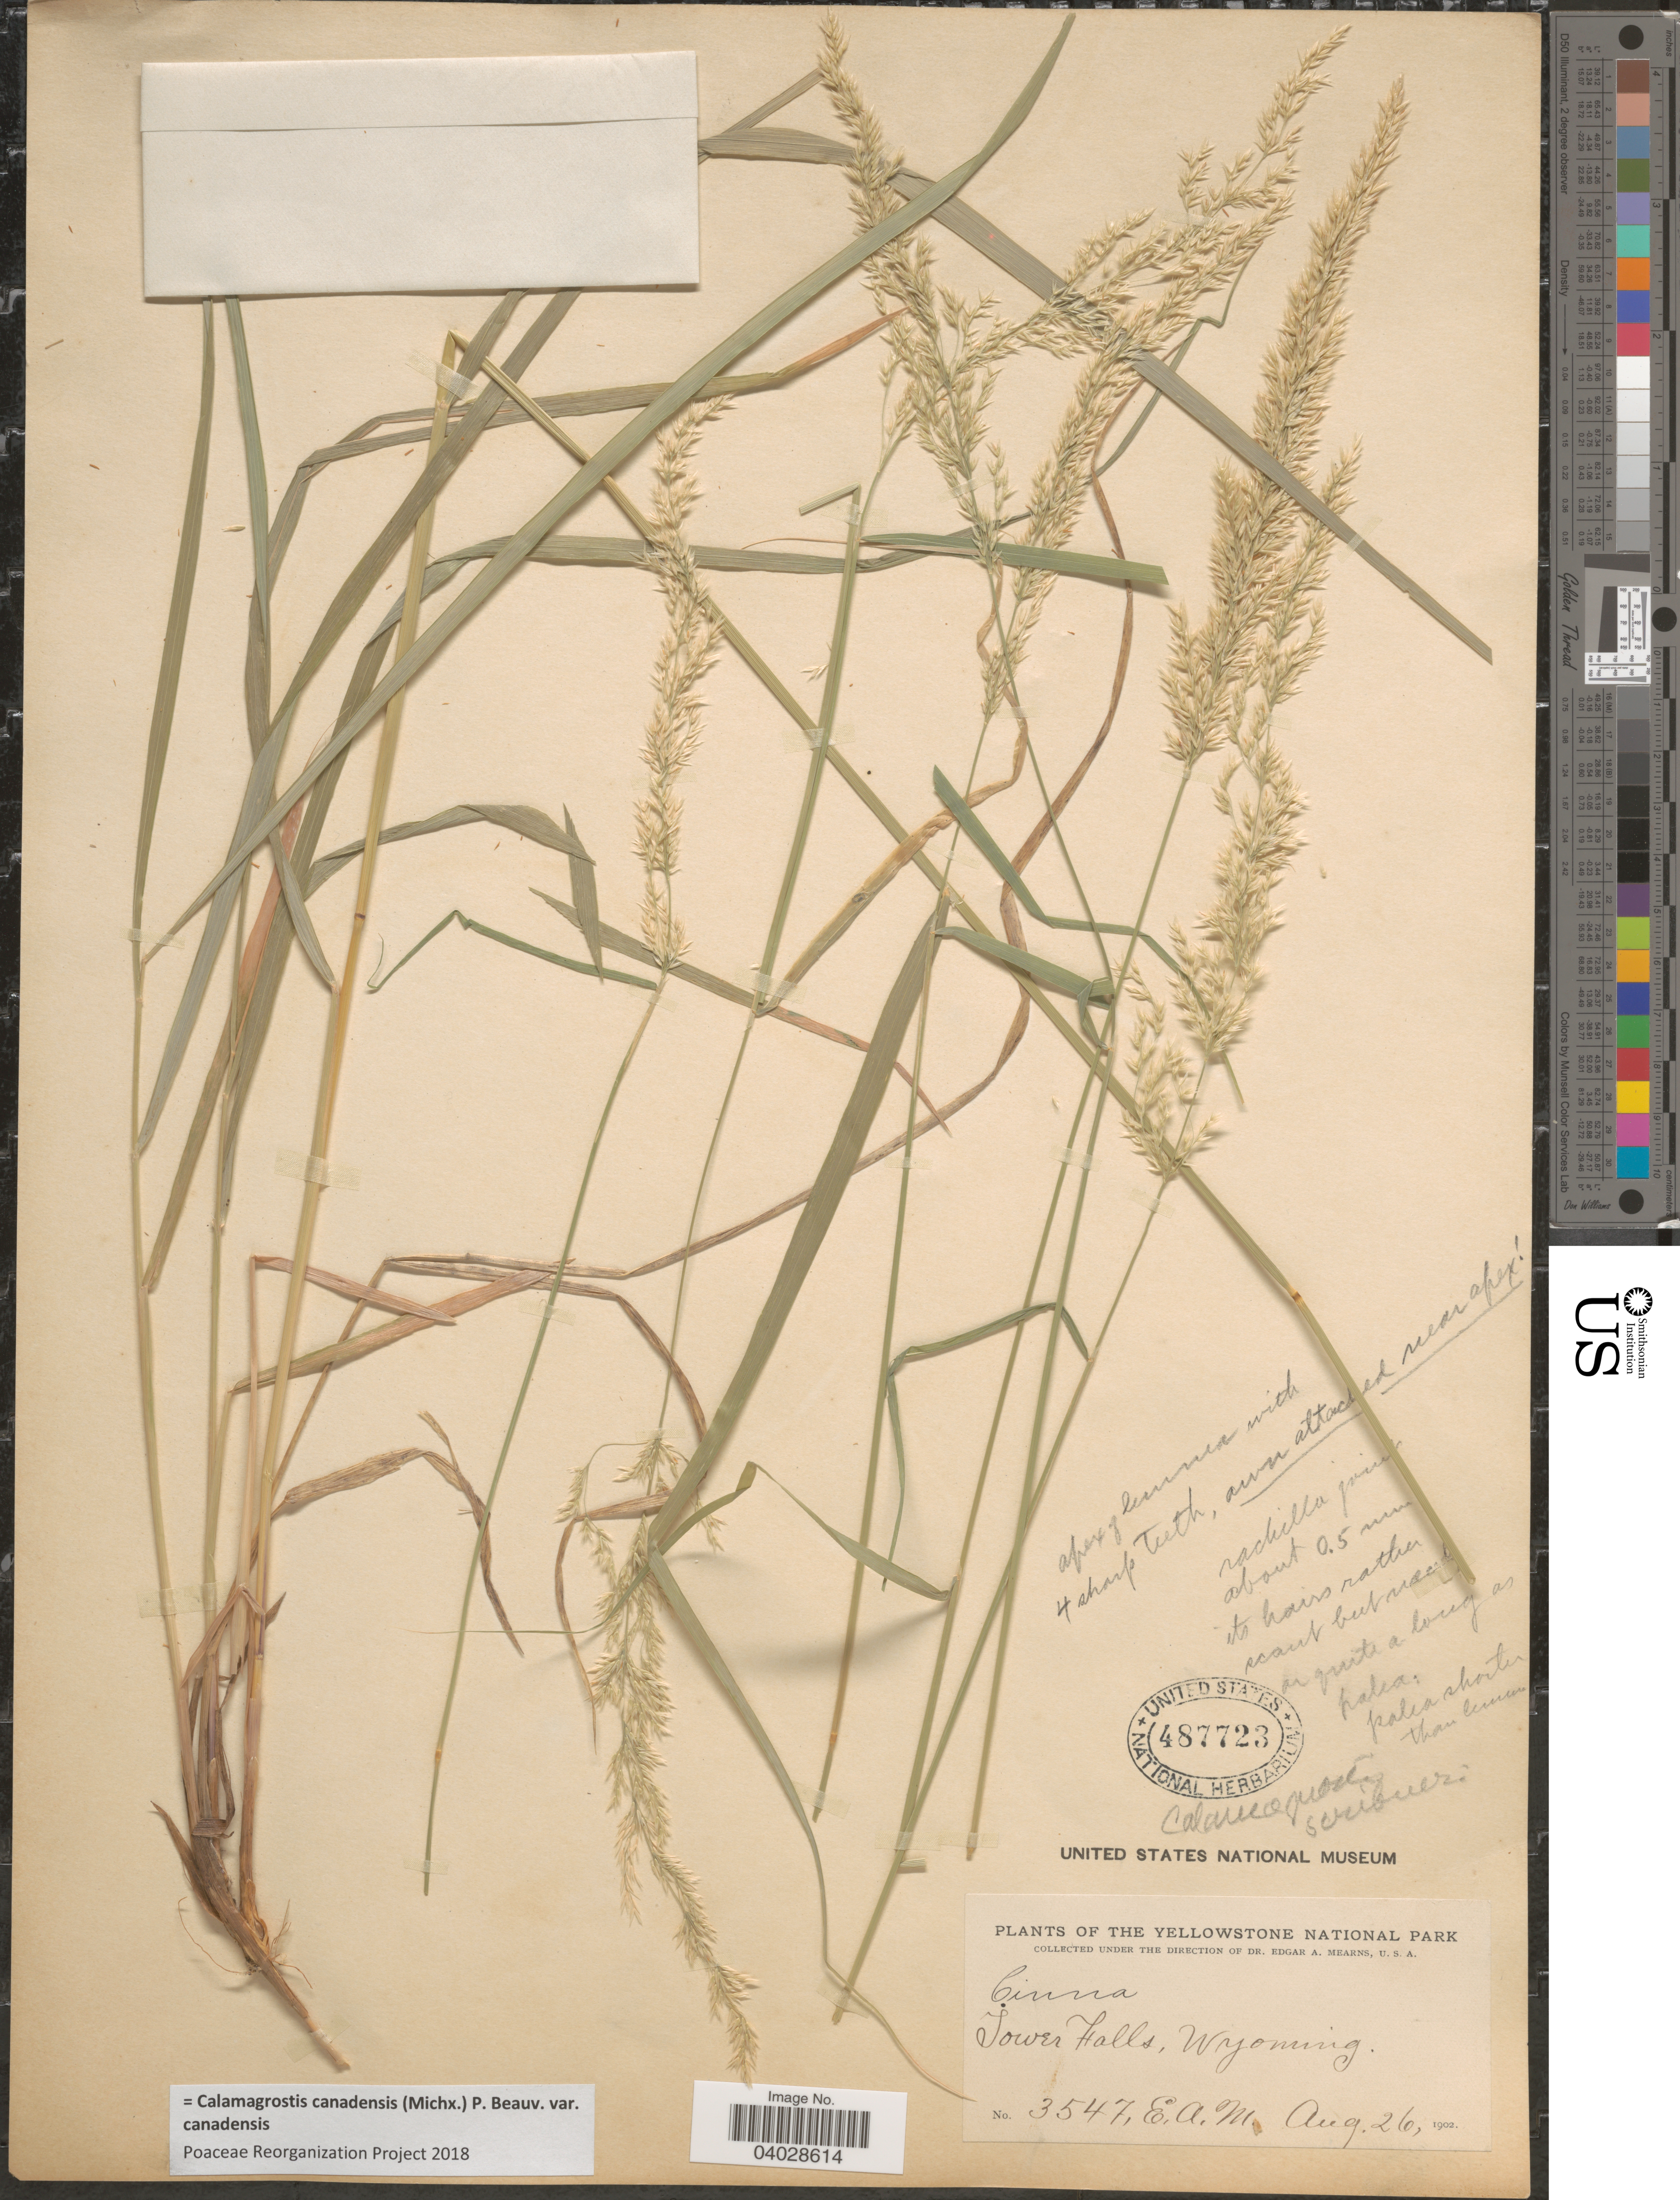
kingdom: Plantae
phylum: Tracheophyta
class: Liliopsida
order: Poales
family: Poaceae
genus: Calamagrostis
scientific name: Calamagrostis canadensis var. canadensis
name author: (Michx.) P. Beauv.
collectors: E. A. Mearns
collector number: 3547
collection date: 1902-08-26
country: United States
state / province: Wyoming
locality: Yellowstone National Park. Tower Falls.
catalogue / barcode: US 487723